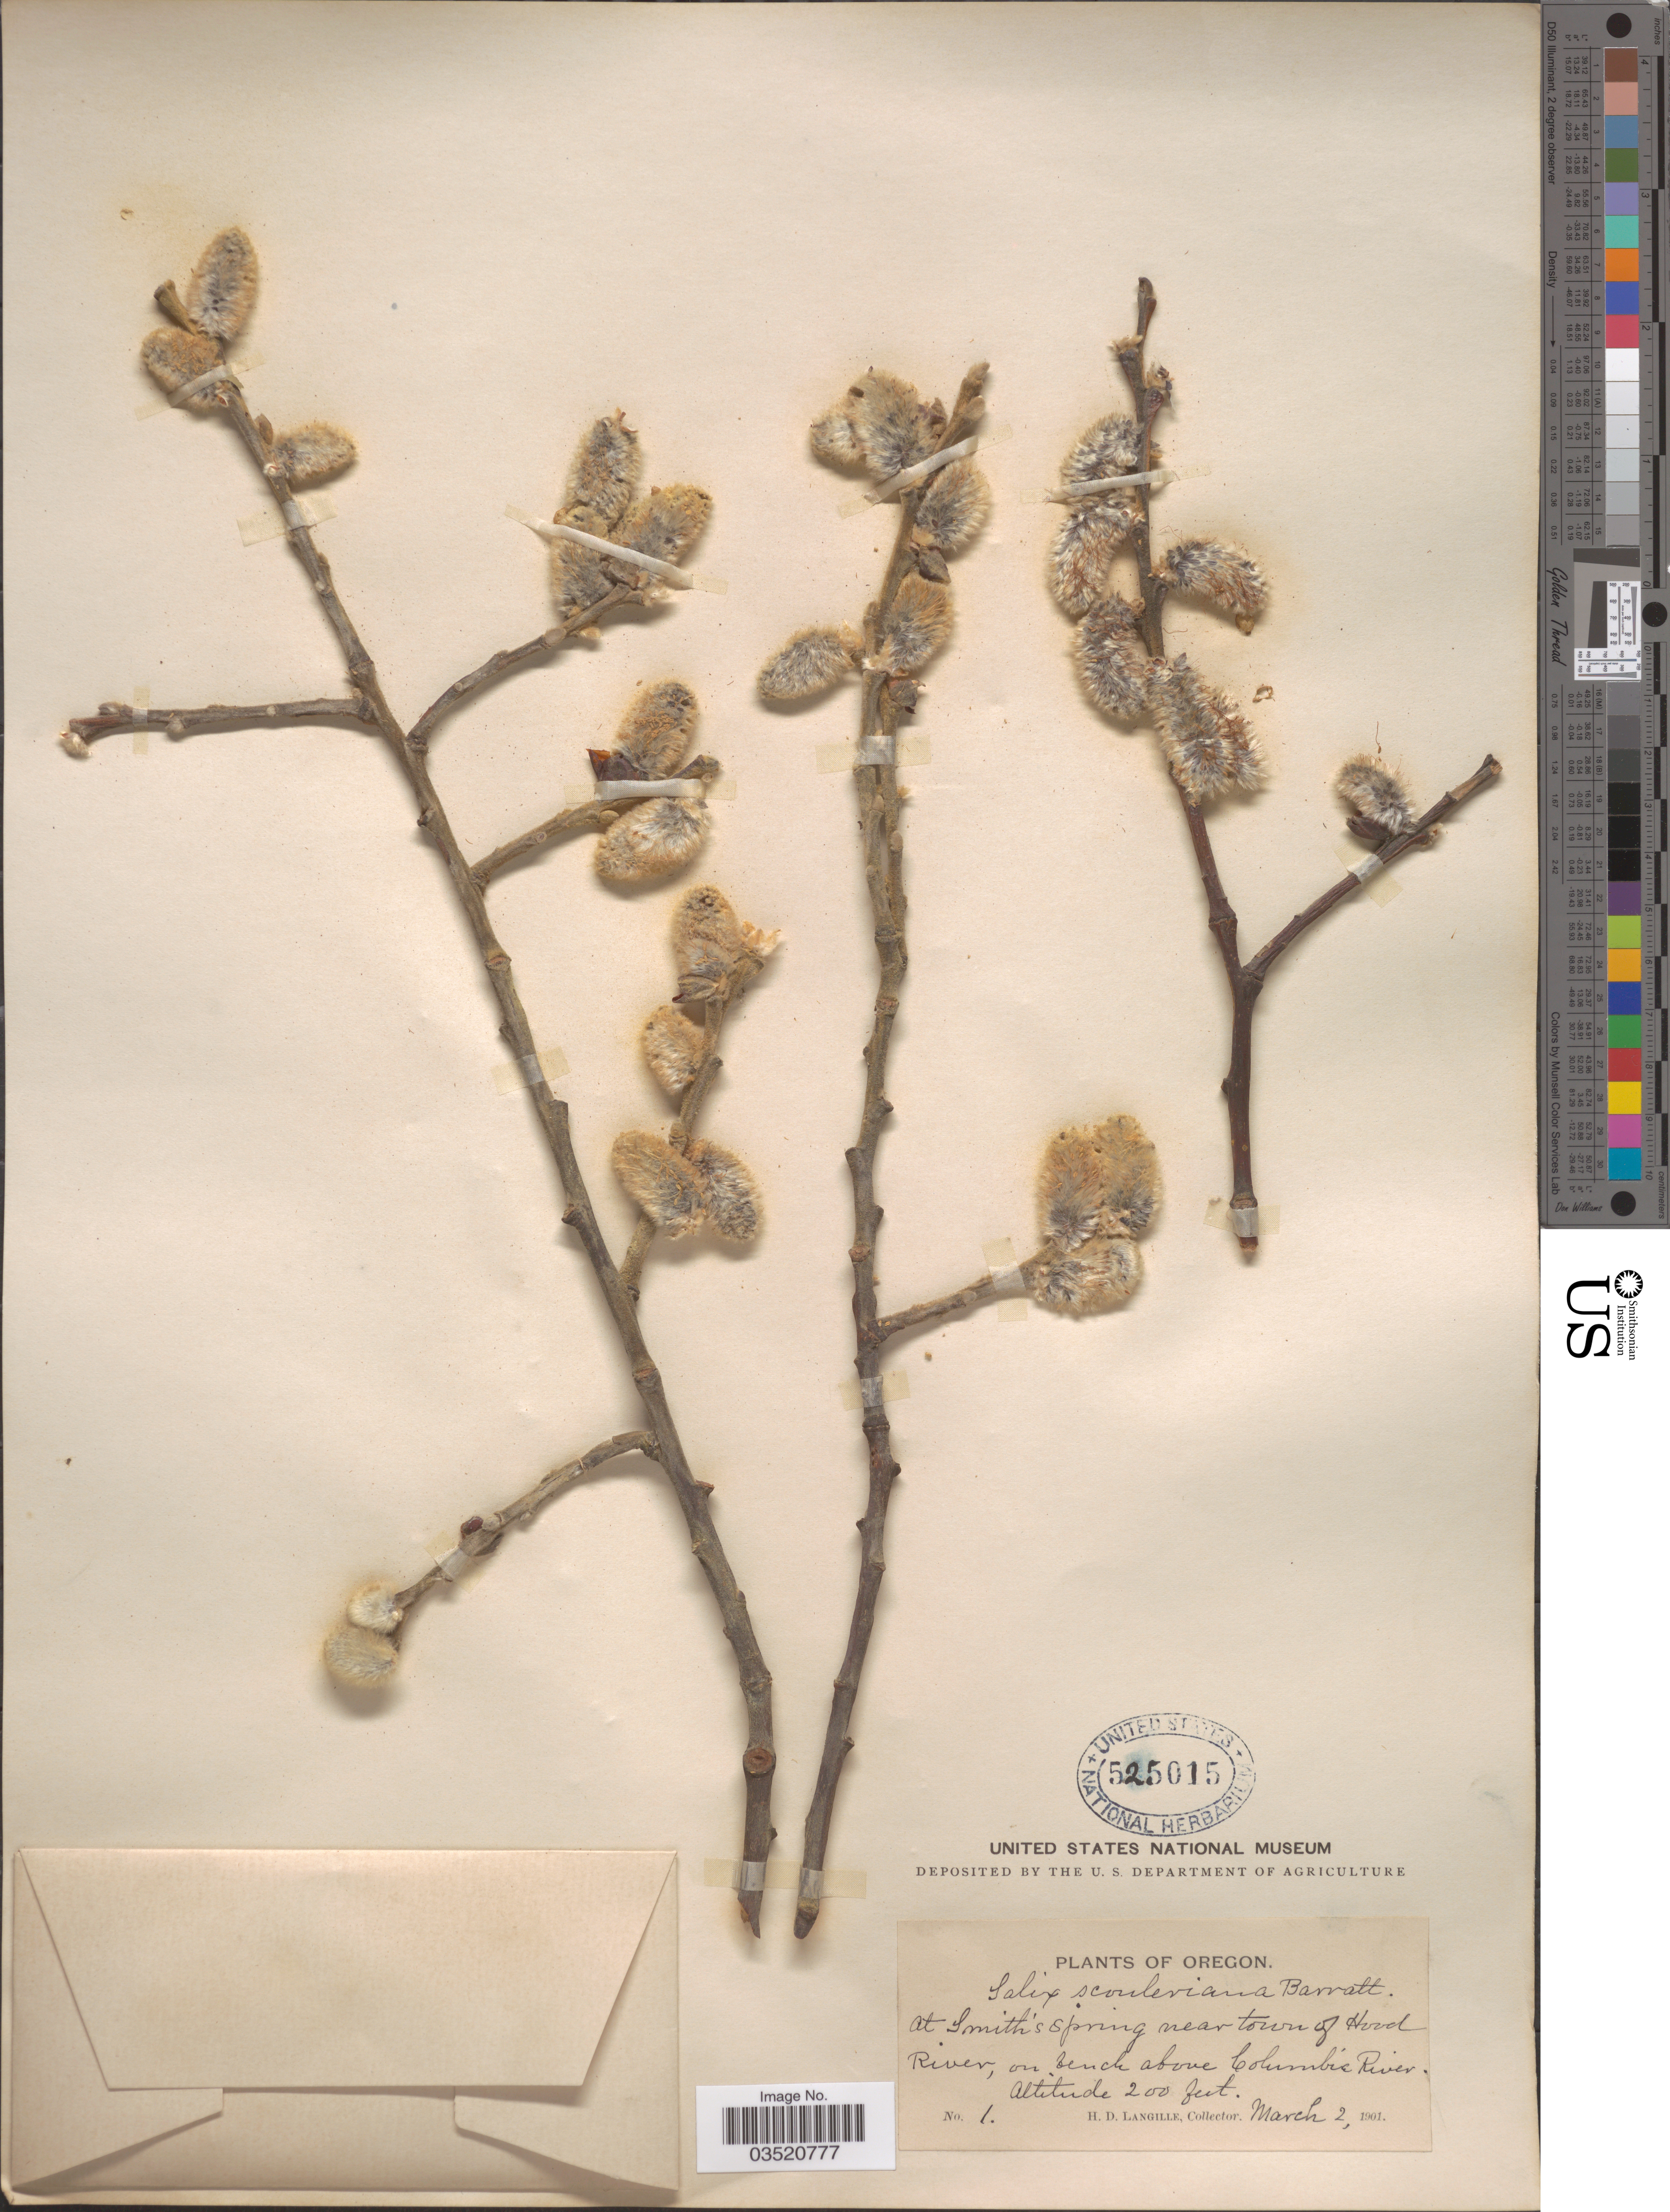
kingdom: Plantae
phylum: Tracheophyta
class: Magnoliopsida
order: Malpighiales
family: Salicaceae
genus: Salix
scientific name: Salix scouleriana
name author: Barratt ex Hook.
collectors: H. Langille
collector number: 1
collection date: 1901-03-02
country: United States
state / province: Oregon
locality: At Smith's Spring near town of Hovel River, on bench above Columbia River.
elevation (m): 61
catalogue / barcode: US 525015